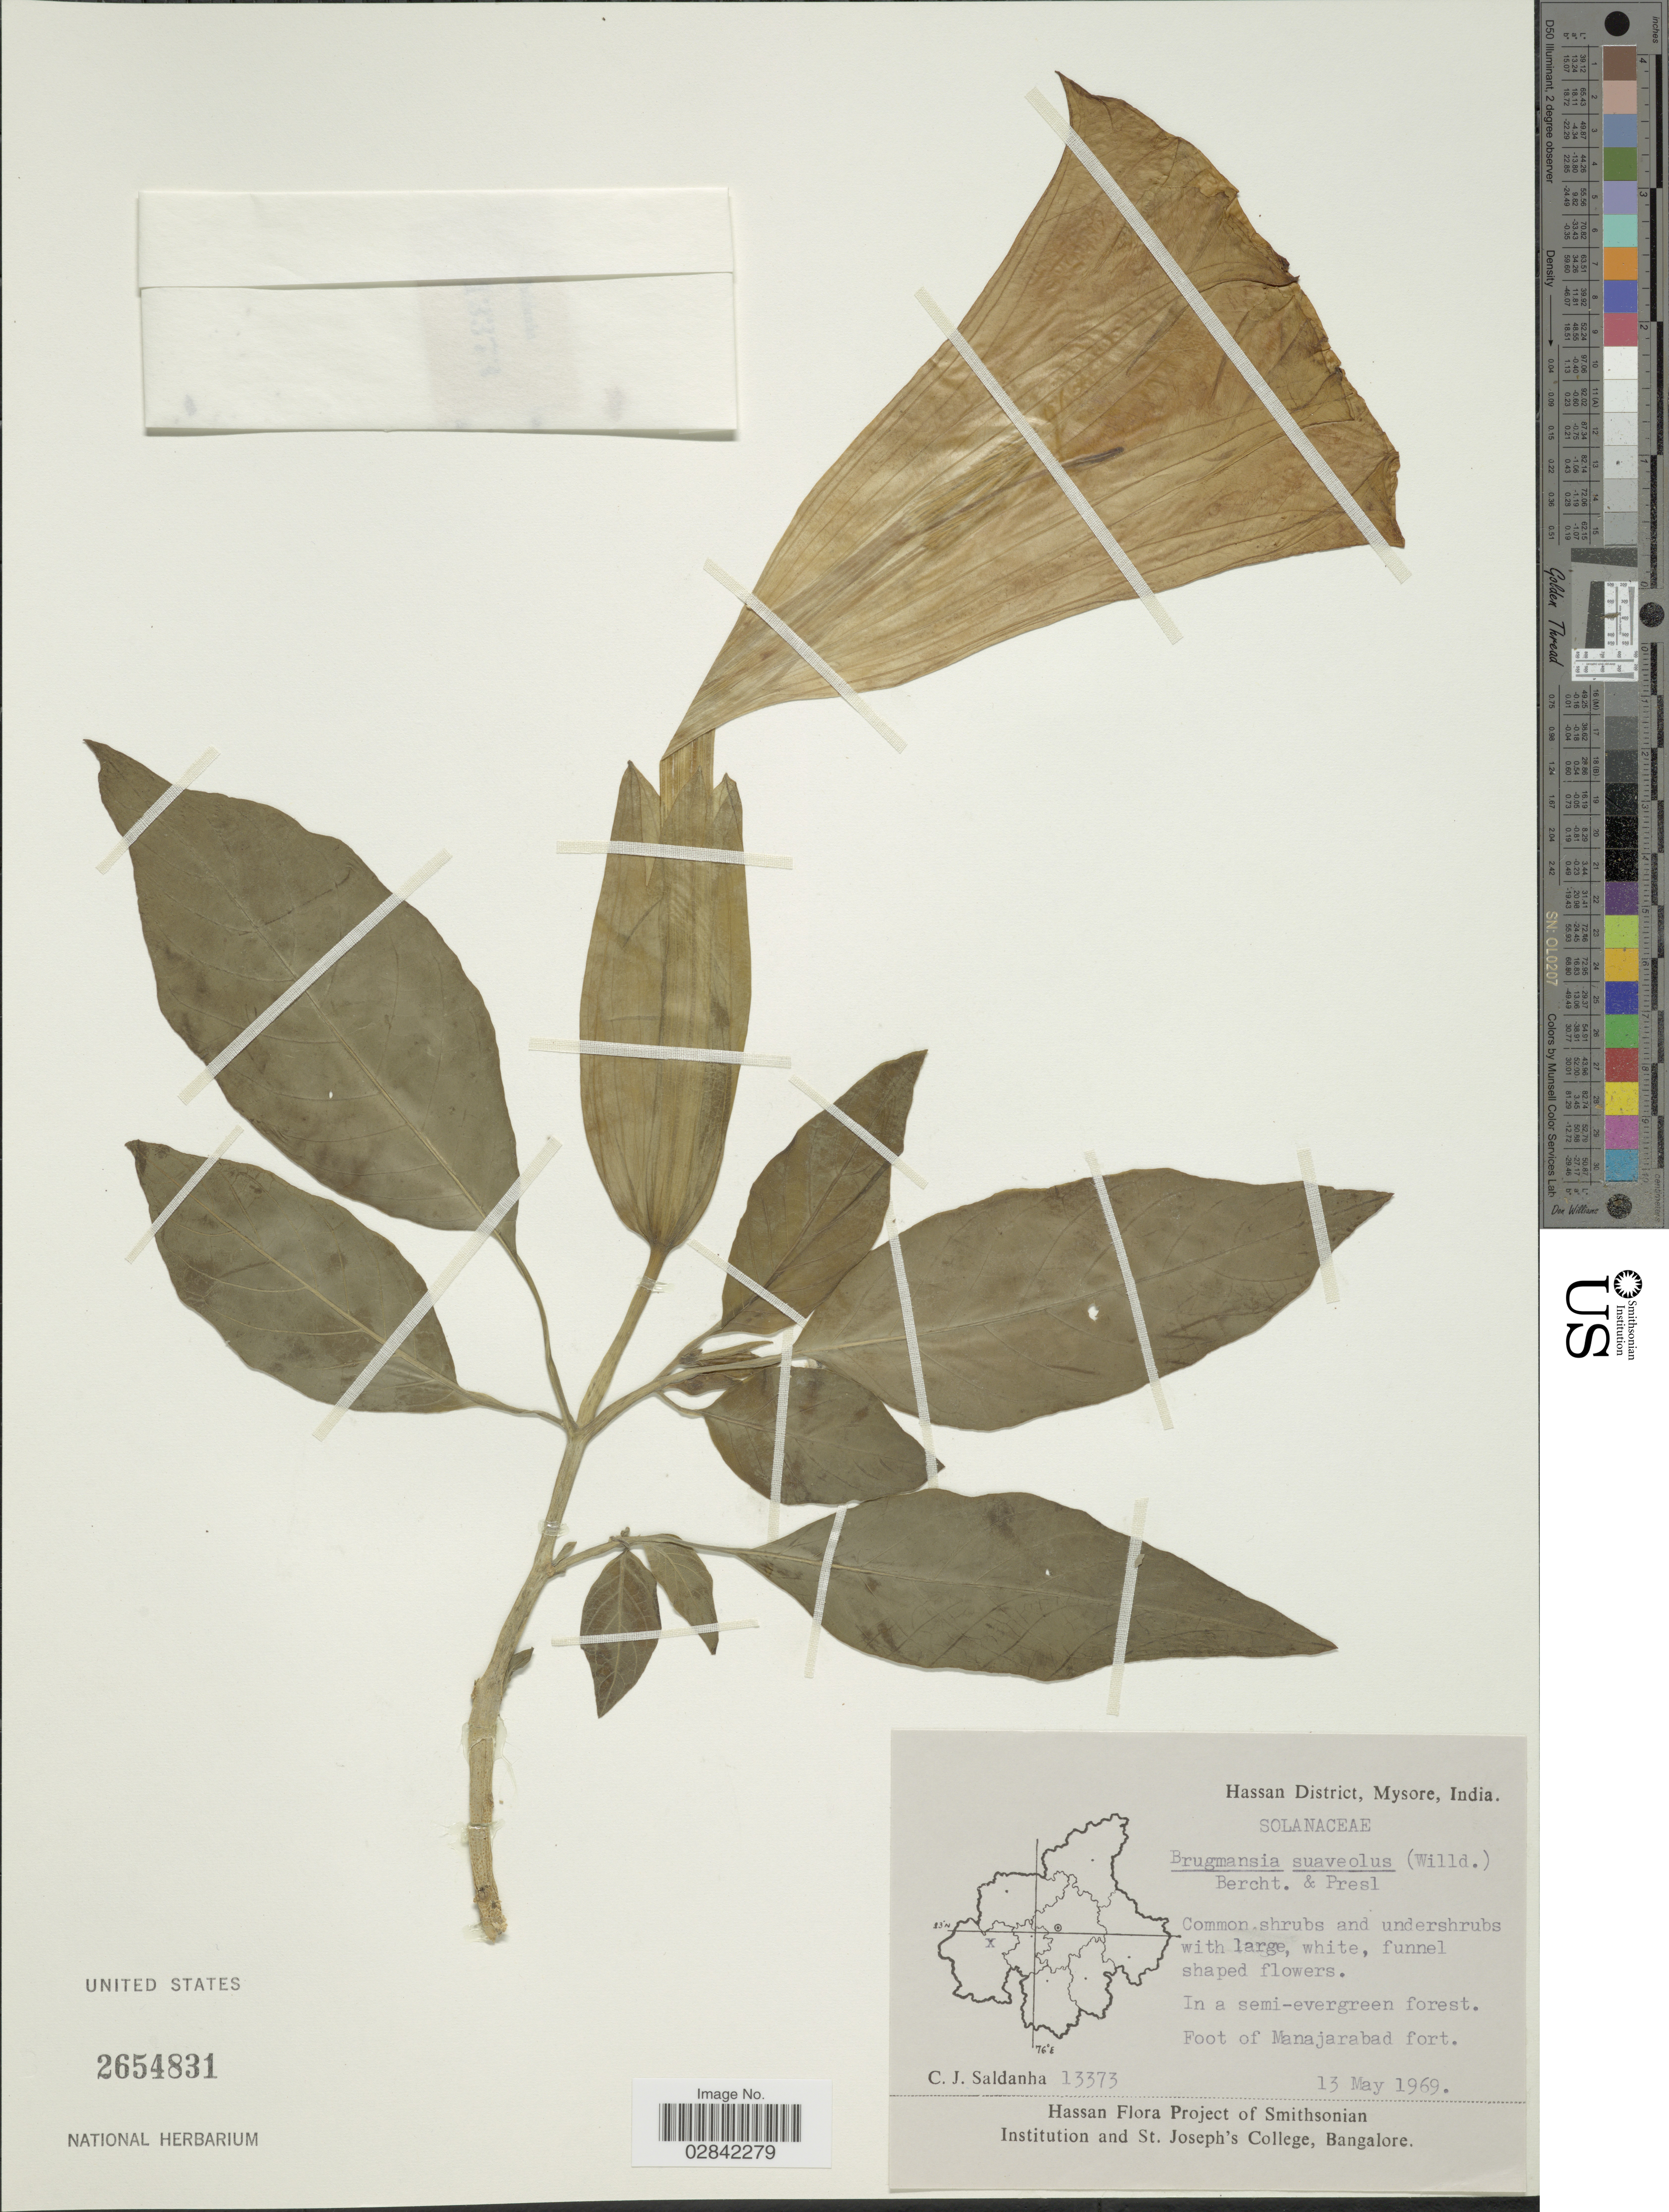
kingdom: Plantae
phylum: Tracheophyta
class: Magnoliopsida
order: Solanales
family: Solanaceae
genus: Brugmansia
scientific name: Brugmansia suaveolens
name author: (Humb. & Bonpl. ex Willd.) Brecht. & J. Presl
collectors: C. J. Saldanha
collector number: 13373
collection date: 1969-05-13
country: India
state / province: Karnataka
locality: Hassan District, Mysore, India, Foot of Manajarabad Fort.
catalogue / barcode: US 2654831